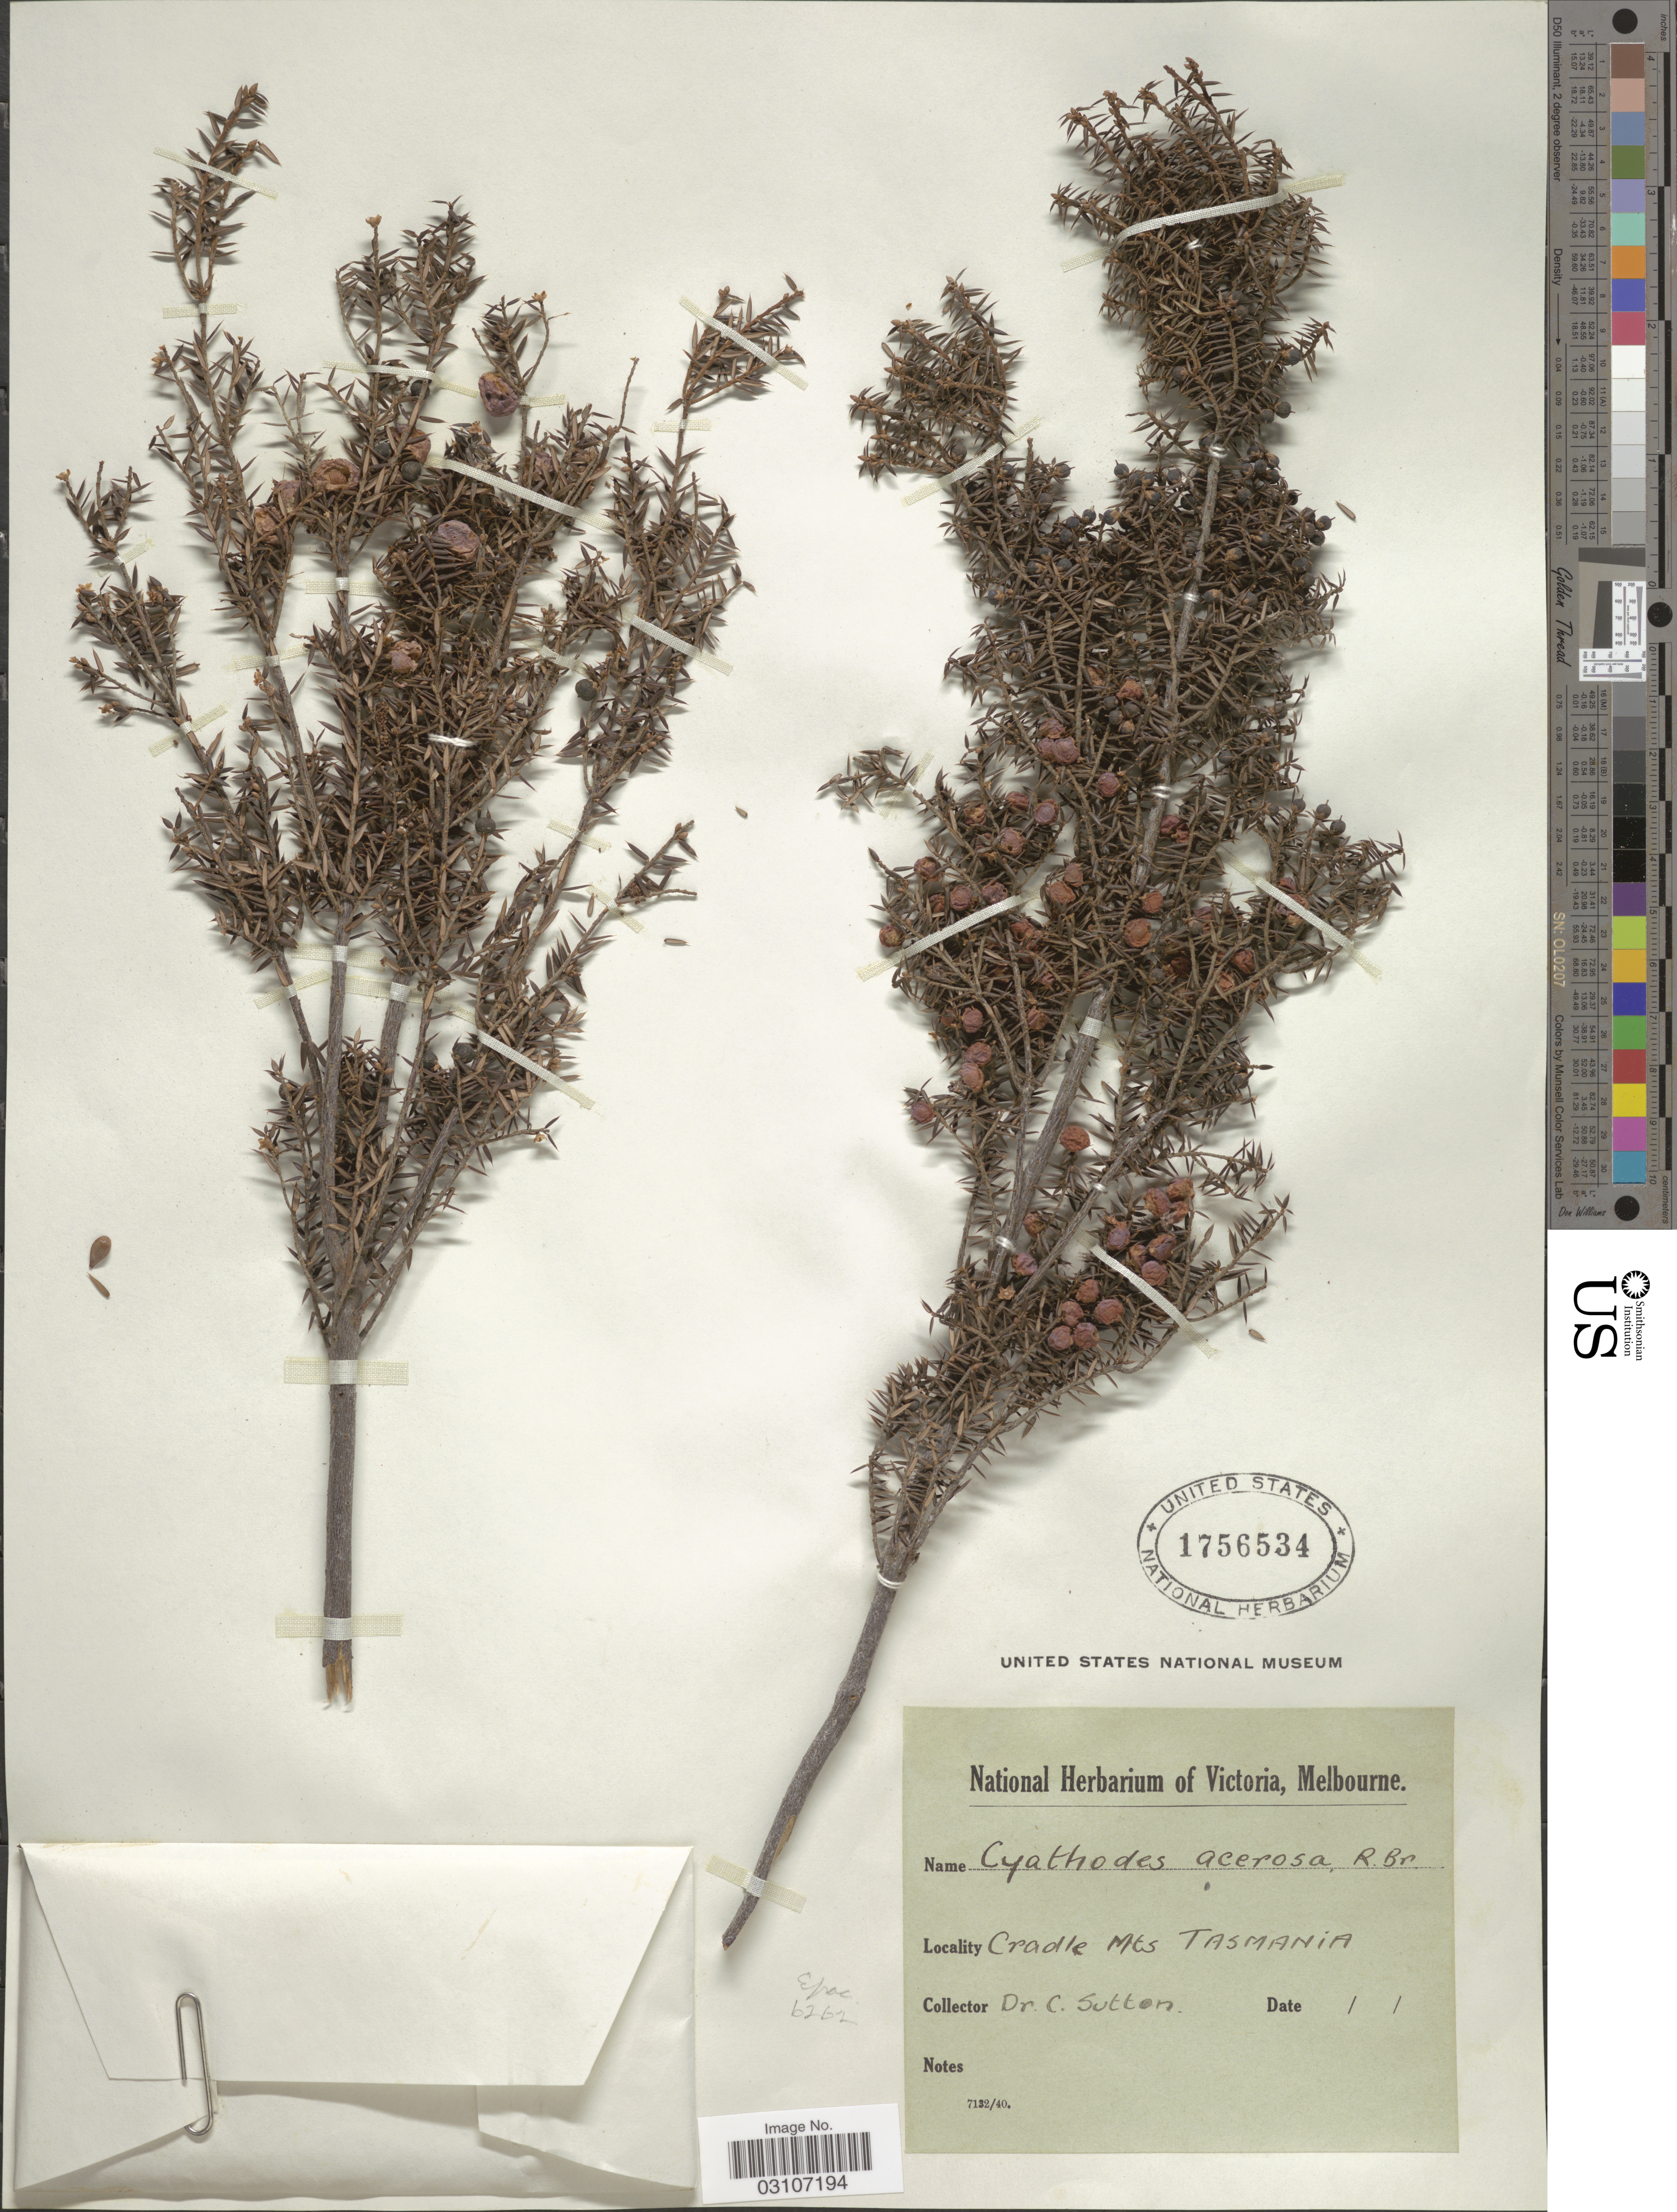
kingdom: Plantae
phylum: Tracheophyta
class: Magnoliopsida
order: Ericales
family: Ericaceae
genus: Cyathodes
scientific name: Cyathodes acerosa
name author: (Gaertn.) Roem. & Schult.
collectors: C. Sutton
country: Australia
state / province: Tasmania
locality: Cradle Mts.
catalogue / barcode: US 1756534